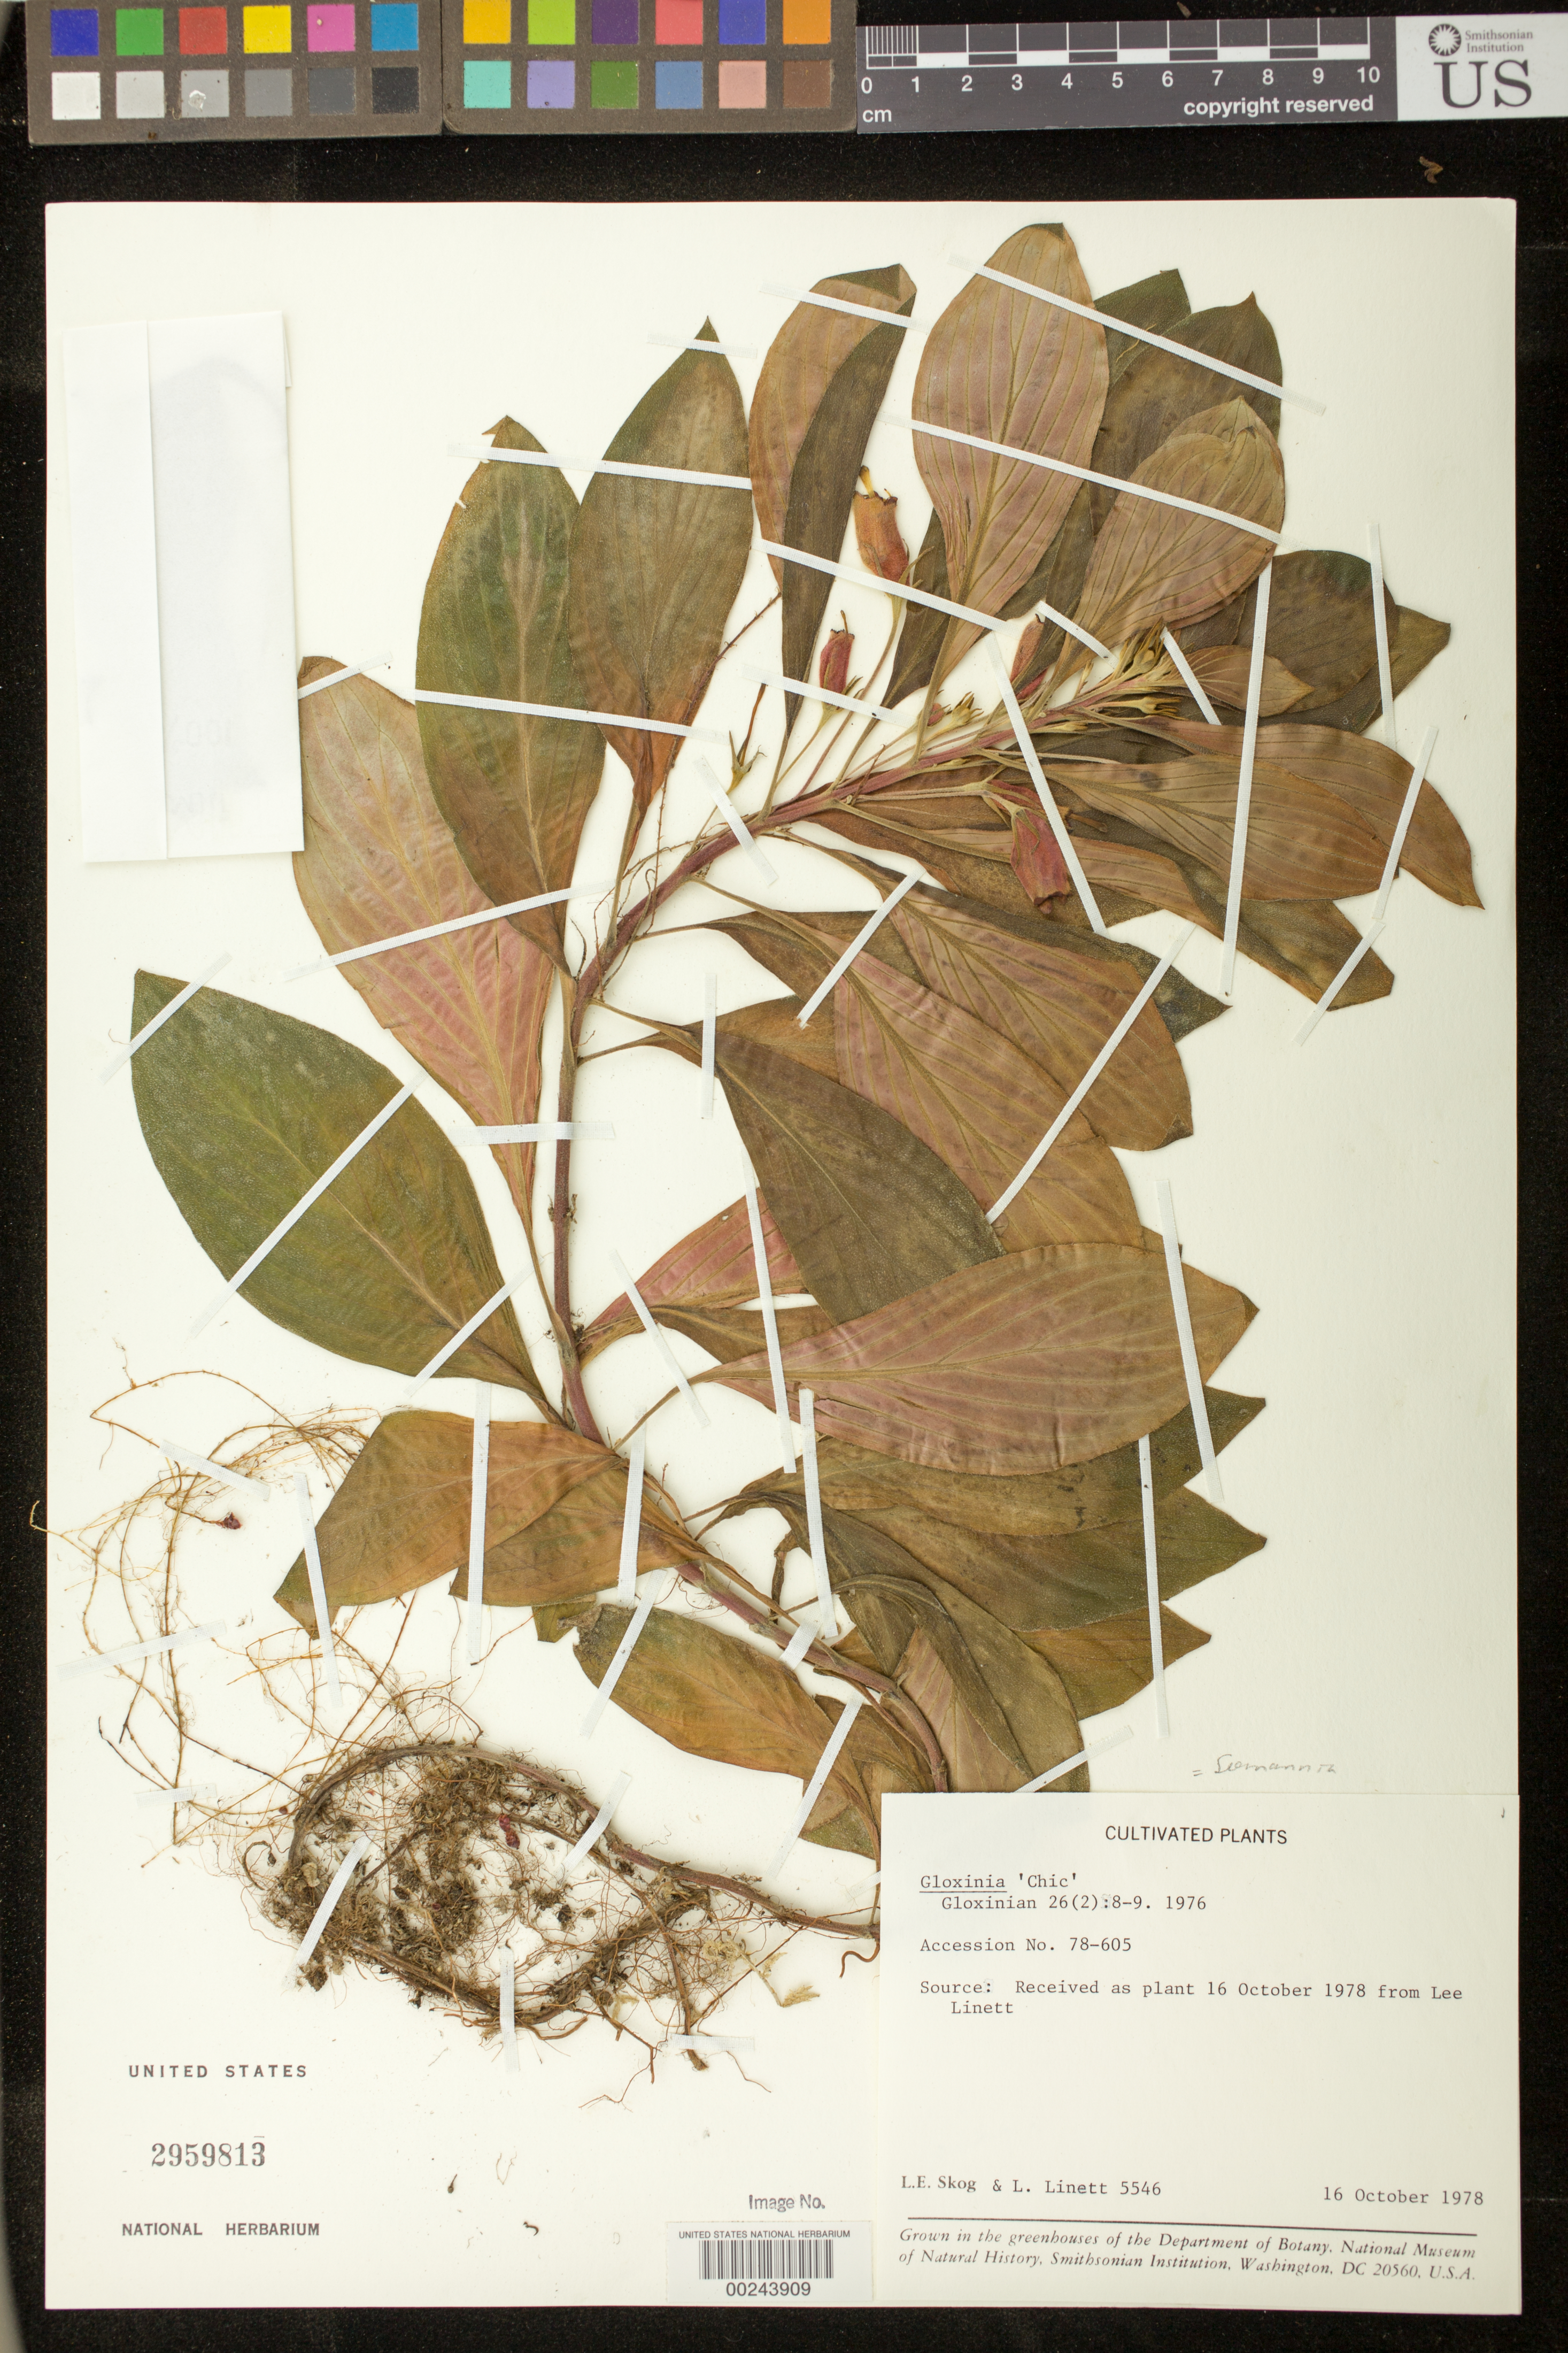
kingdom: Plantae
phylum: Tracheophyta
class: Magnoliopsida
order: Lamiales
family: Gesneriaceae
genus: Seemannia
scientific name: Seemannia 'Chic'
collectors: L. E. Skog & L. Linett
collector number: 5546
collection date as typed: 16 Oct 1978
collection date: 1978-10-16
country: United States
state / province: District of Columbia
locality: Grown in the greenhouses of the Dept. of Botany, National Museum of Natural History, Smithsonian Institution, Washington, DC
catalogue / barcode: US 2959813